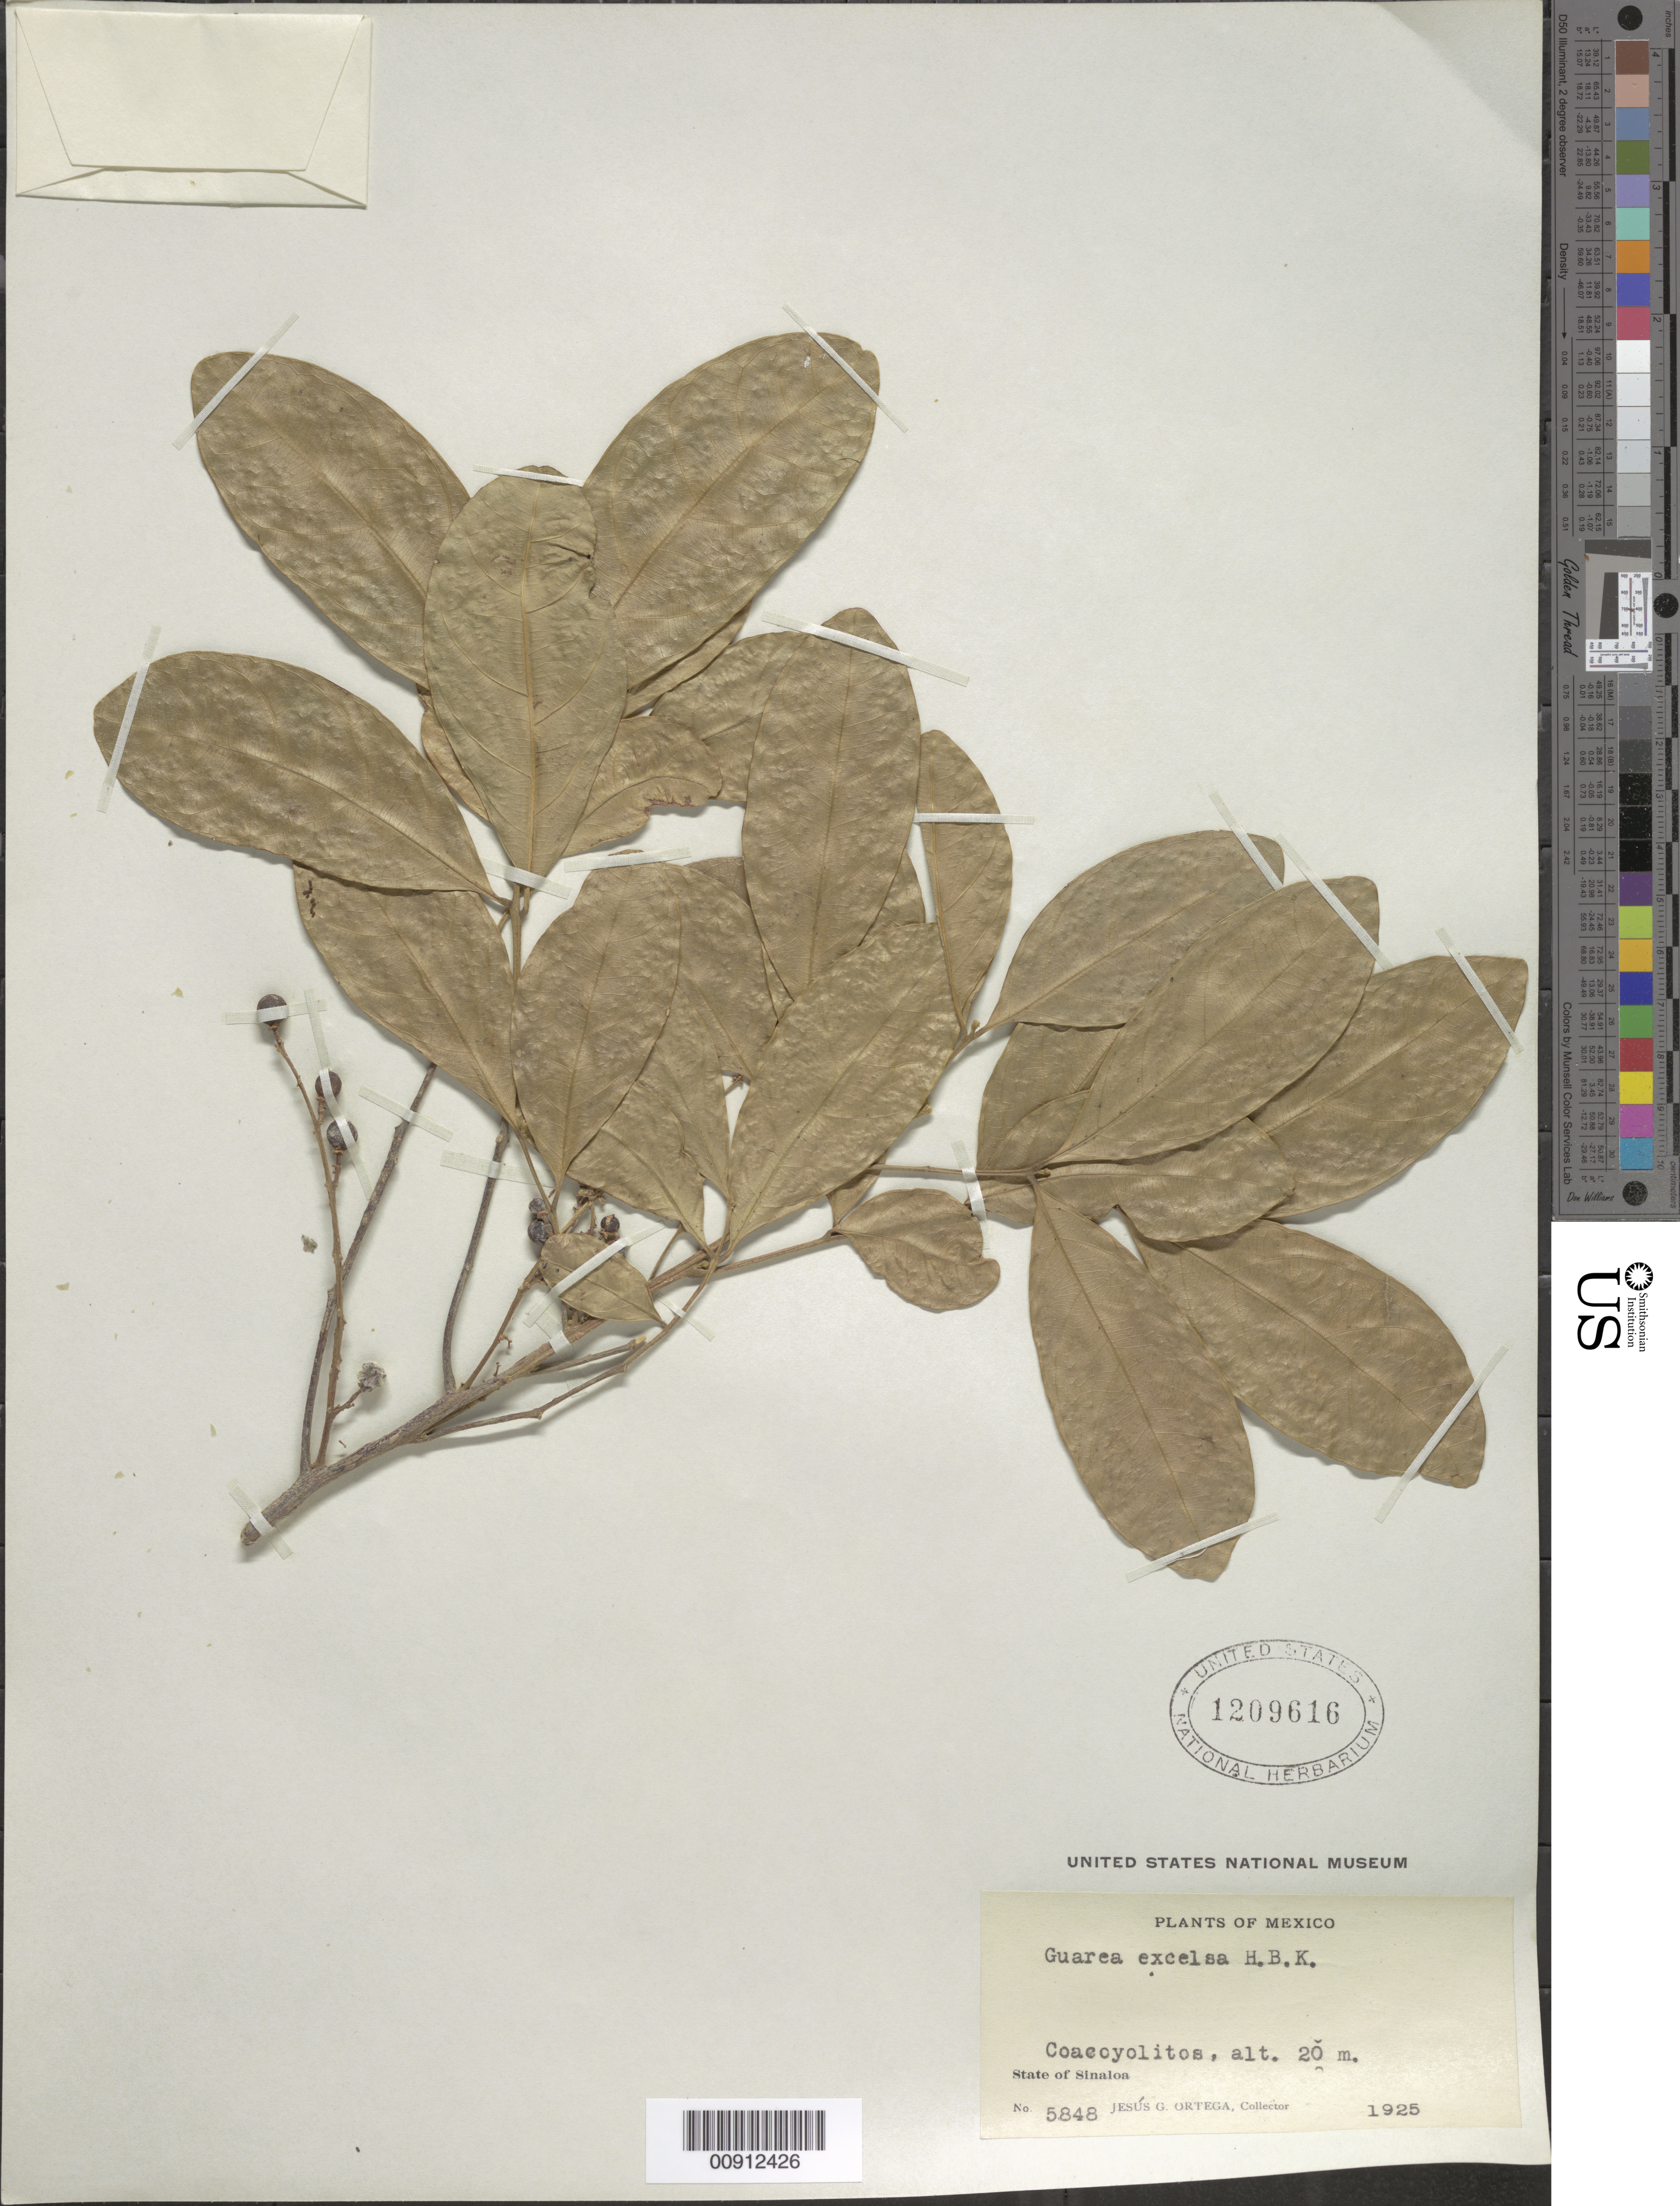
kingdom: Plantae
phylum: Tracheophyta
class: Magnoliopsida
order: Sapindales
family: Meliaceae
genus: Guarea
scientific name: Guarea excelsa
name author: Kunth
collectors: J. Ortega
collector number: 5848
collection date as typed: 1925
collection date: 1925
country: Mexico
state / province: Sinaloa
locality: Coacoyolitos, State of Sinaloa.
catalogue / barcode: US 1209616